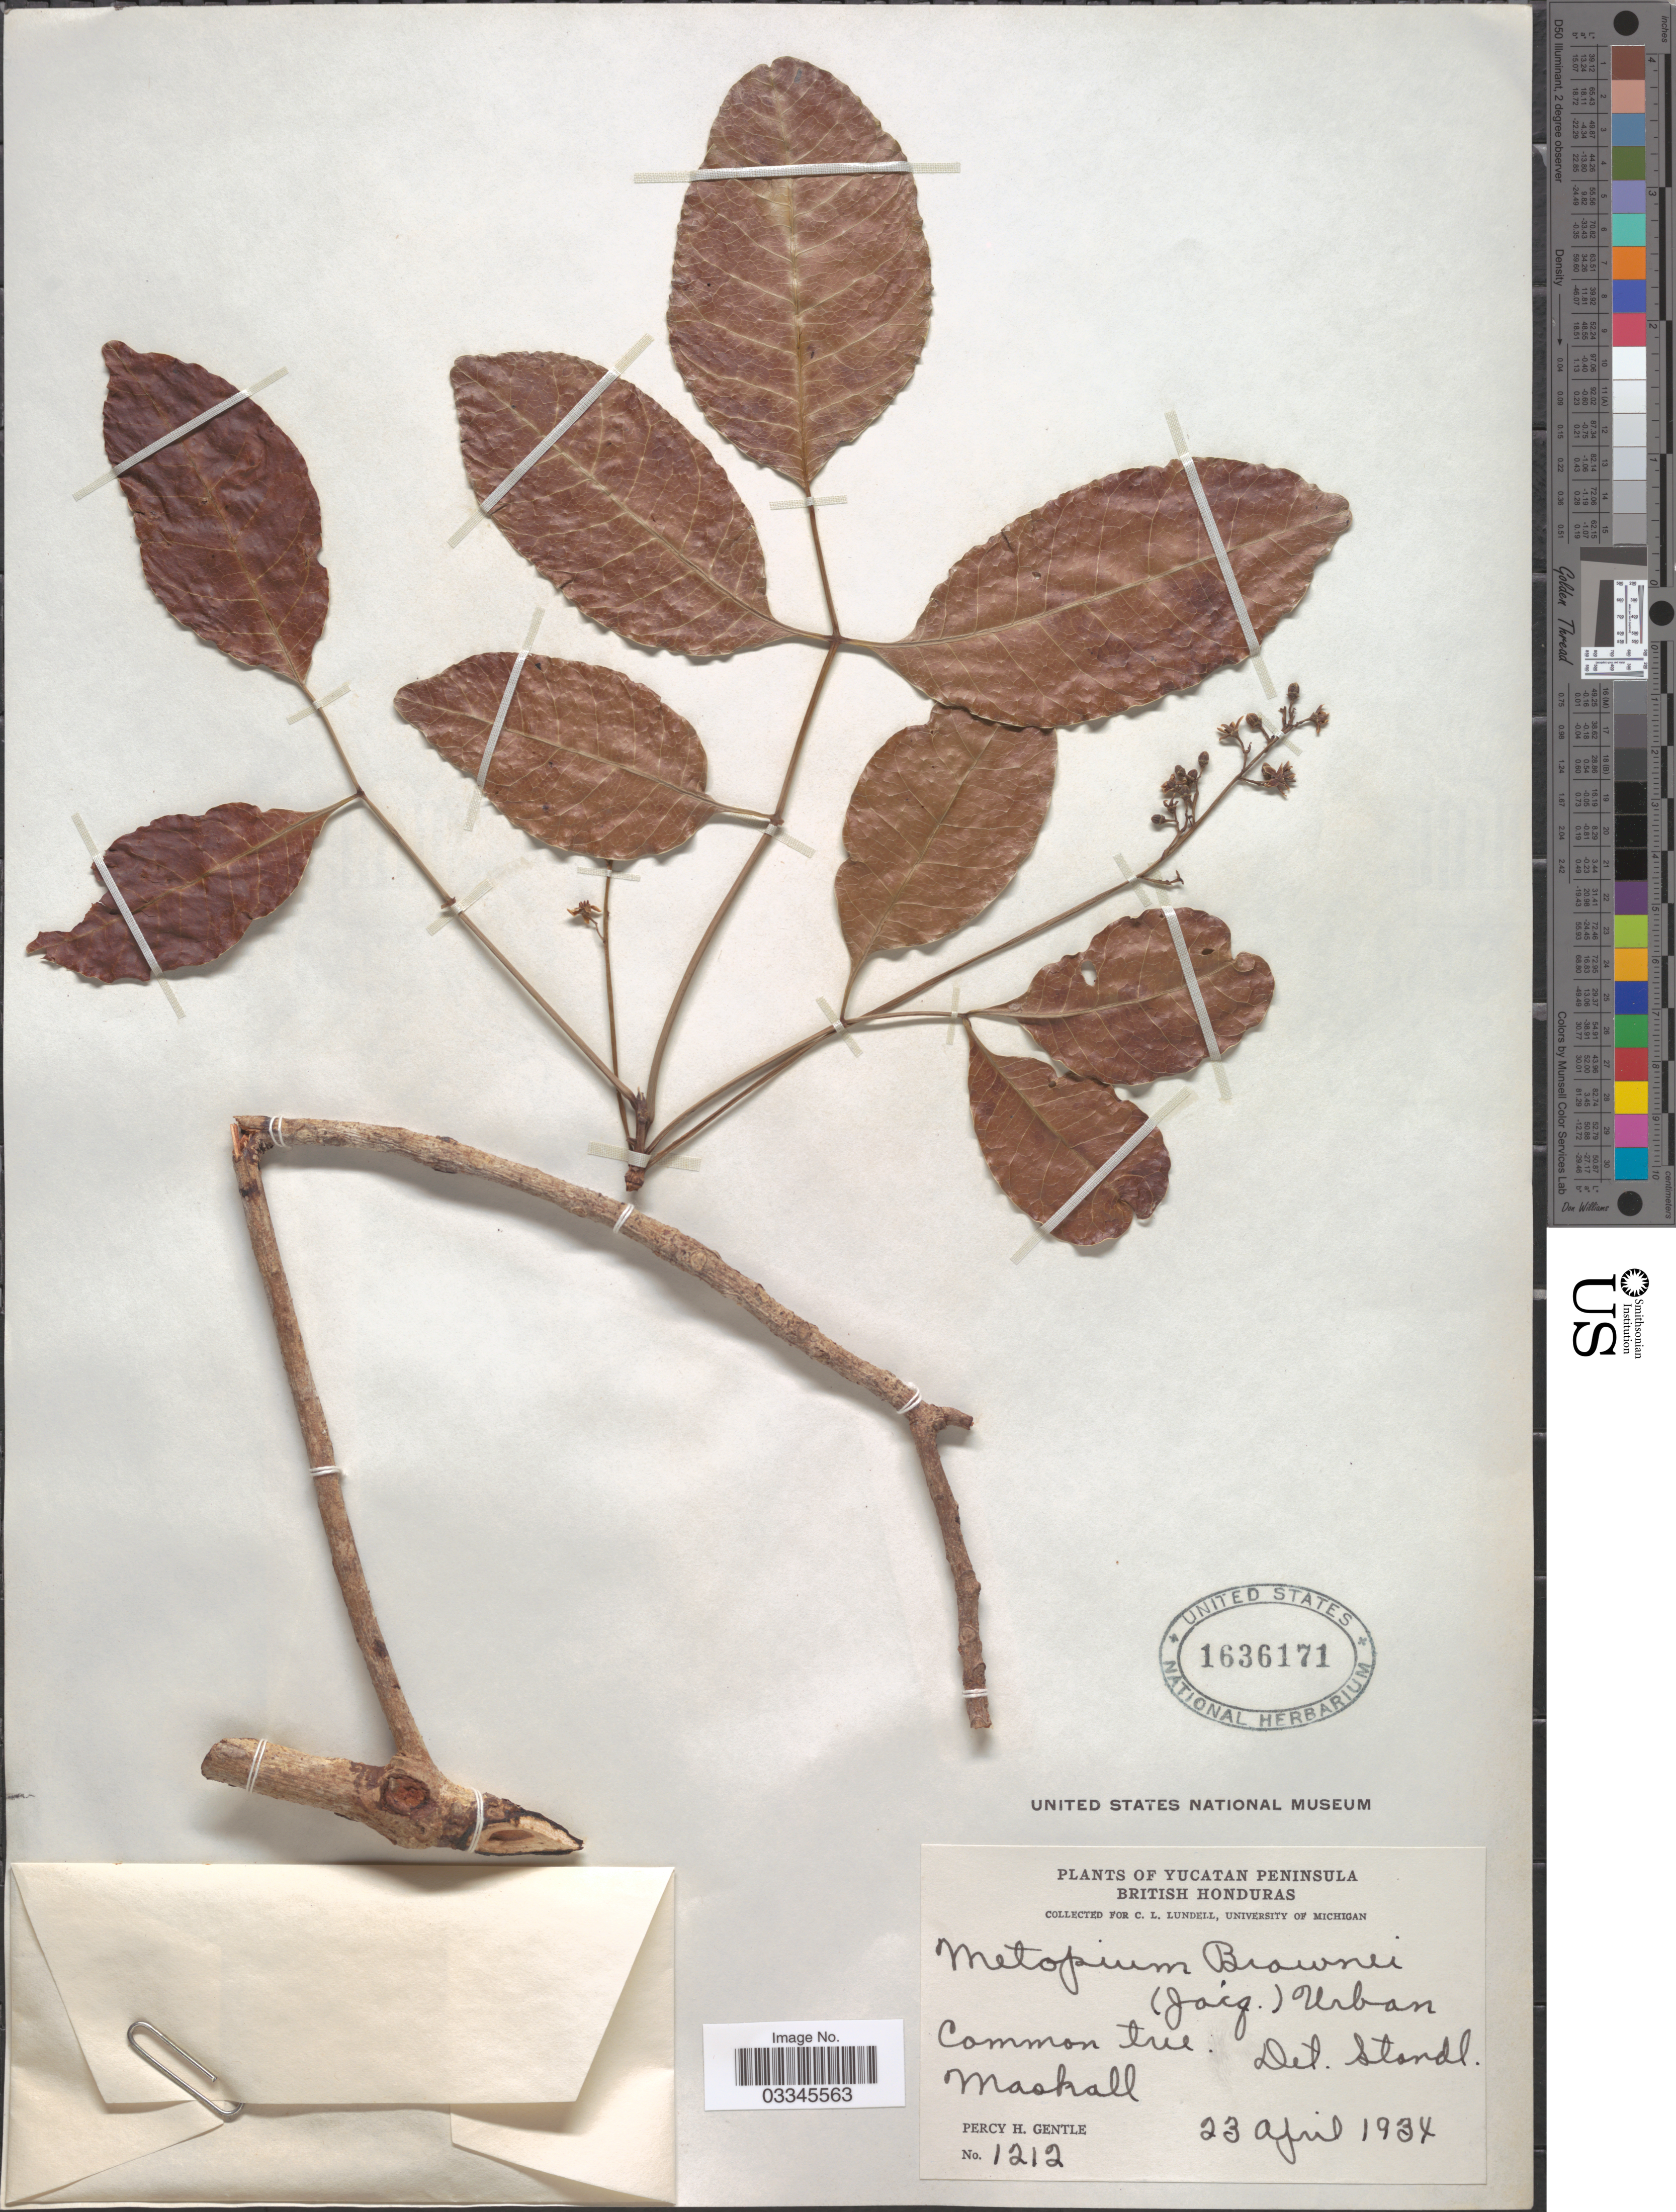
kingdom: Plantae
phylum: Tracheophyta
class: Magnoliopsida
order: Sapindales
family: Anacardiaceae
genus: Metopium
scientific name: Metopium brownei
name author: (Jacq.) Urb.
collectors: P. H. Gentle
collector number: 1212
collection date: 1934-04-23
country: Belize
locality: Yucatan Peninsula. British Honduras. Maskall.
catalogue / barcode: US 1636171